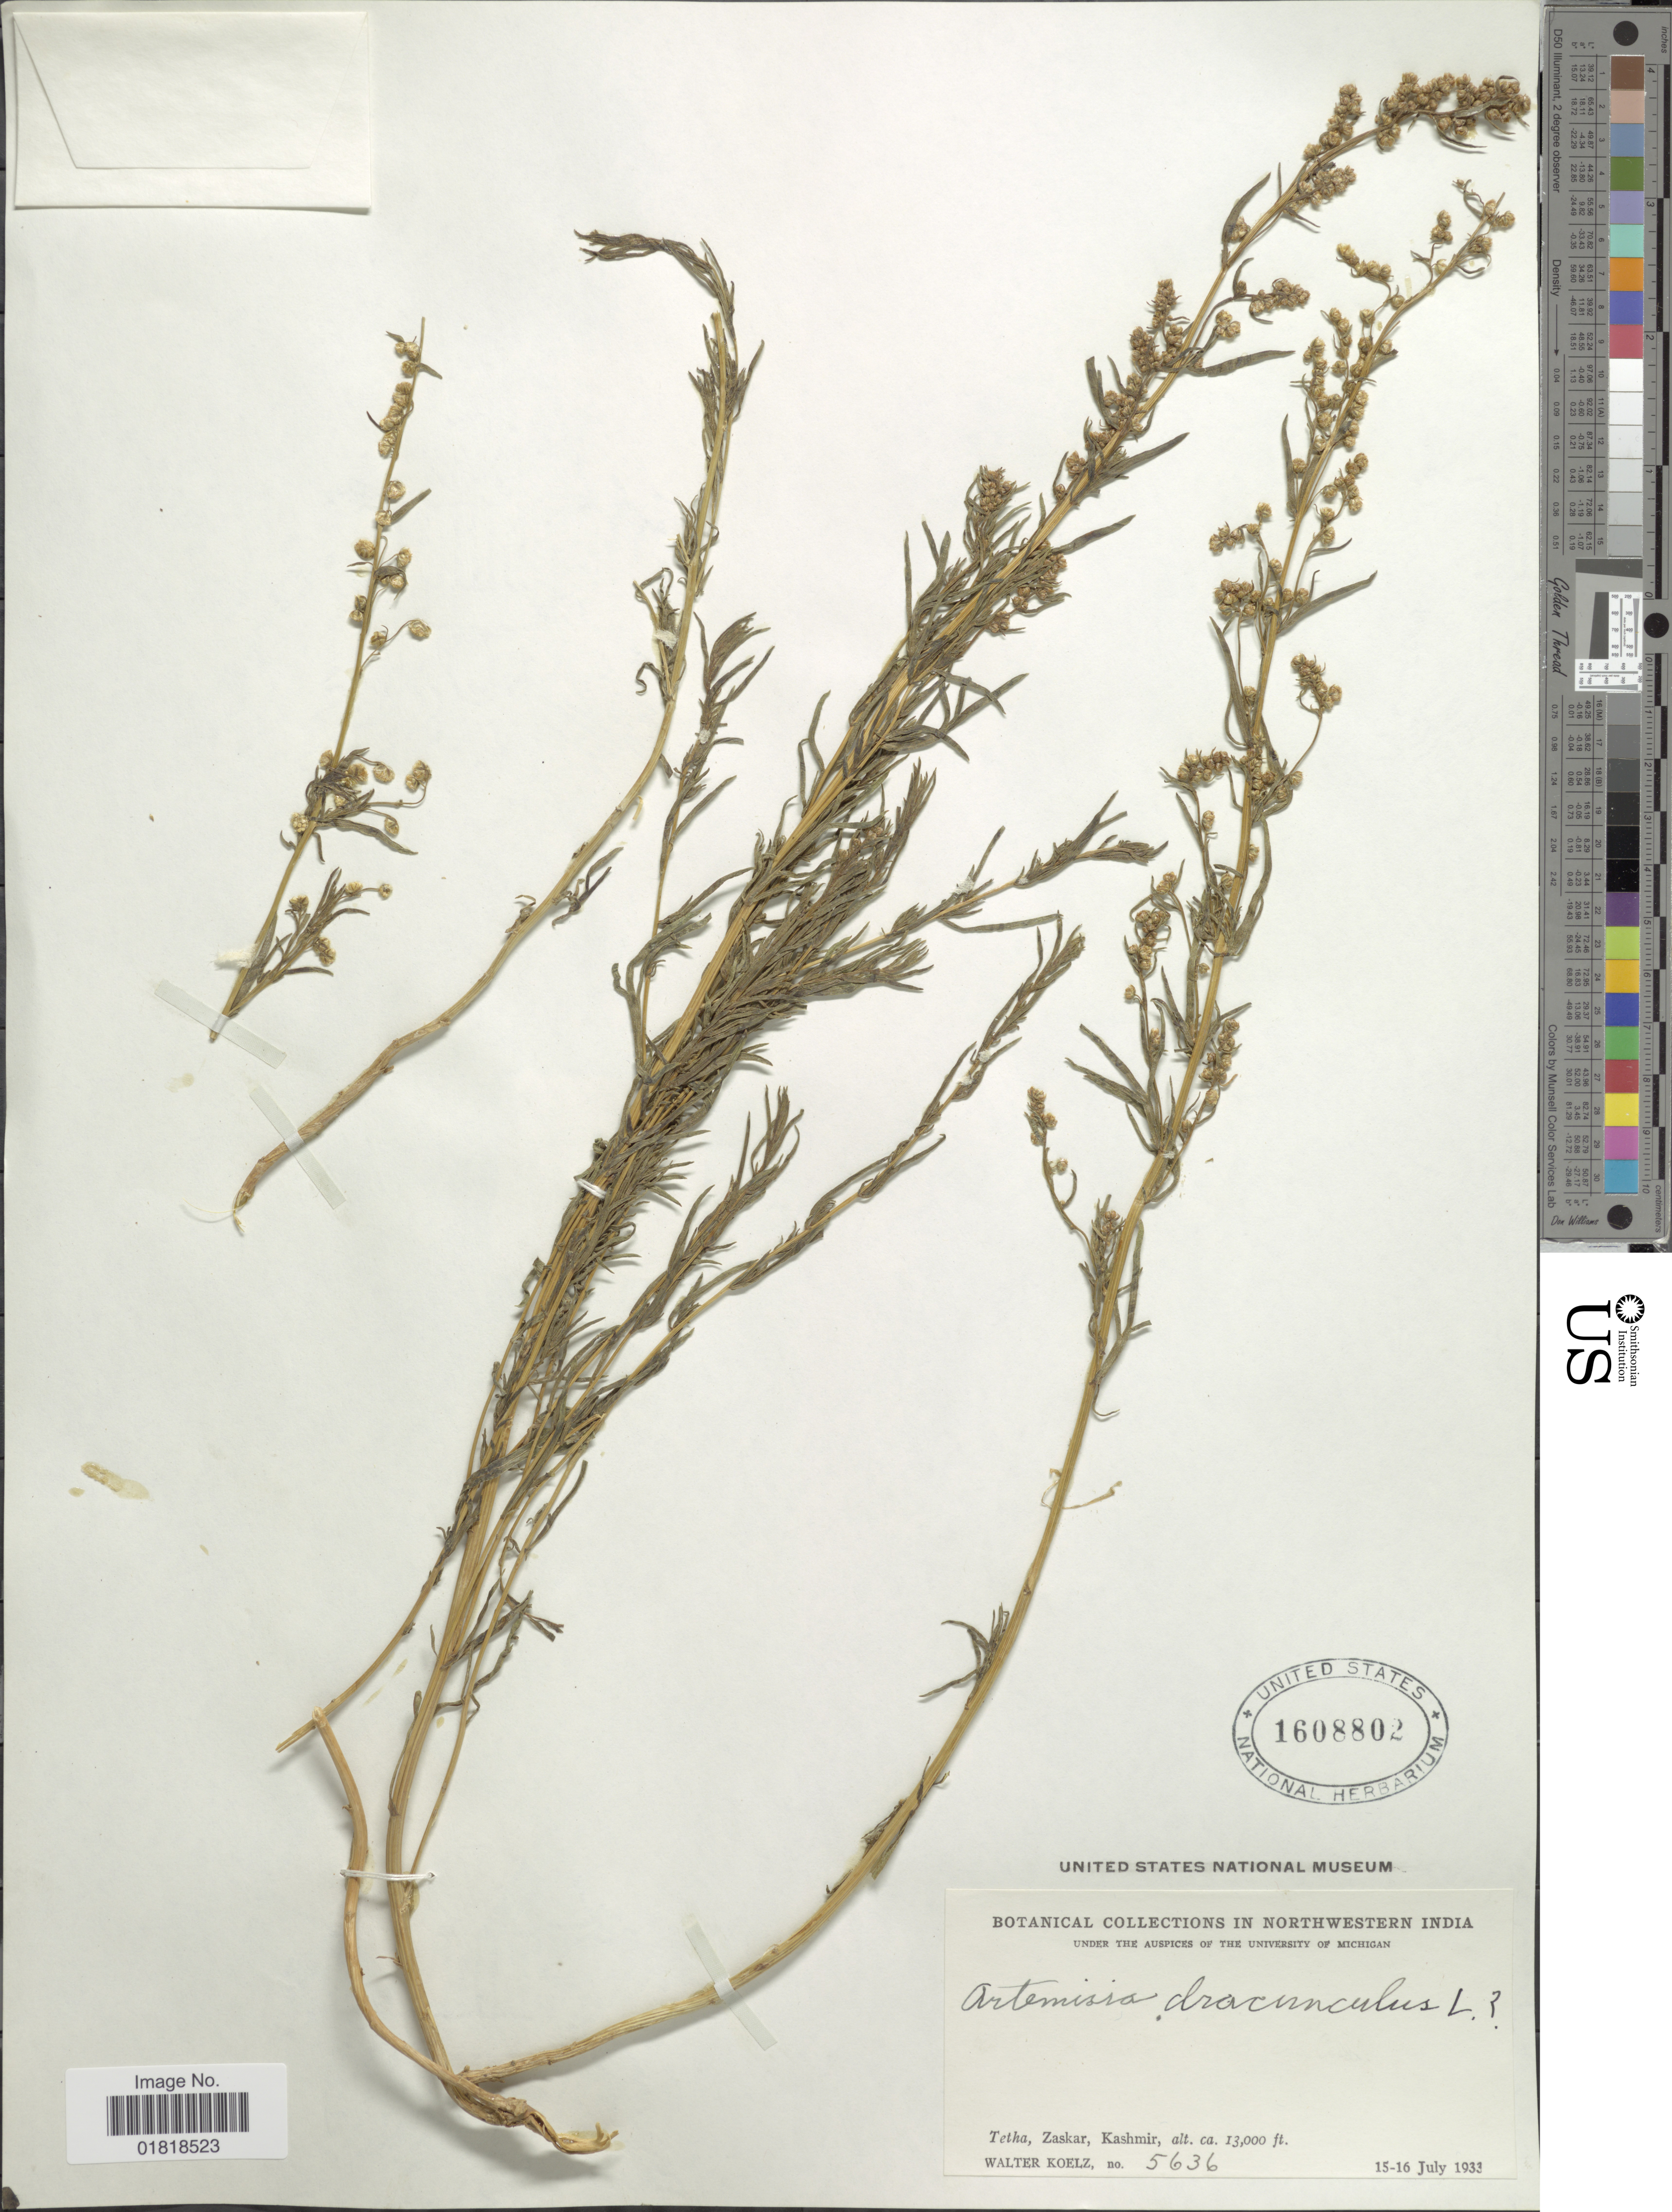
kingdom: Plantae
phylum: Tracheophyta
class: Magnoliopsida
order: Asterales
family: Asteraceae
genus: Artemisia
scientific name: Artemisia dracunculus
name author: L.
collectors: W. N. Koelz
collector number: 5636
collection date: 1933-07-15/1933-07-16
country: India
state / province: Jammu and Kashmir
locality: Northwestern India, Tetha, Zaskar, Kashmir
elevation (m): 3962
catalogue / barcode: US 1608802